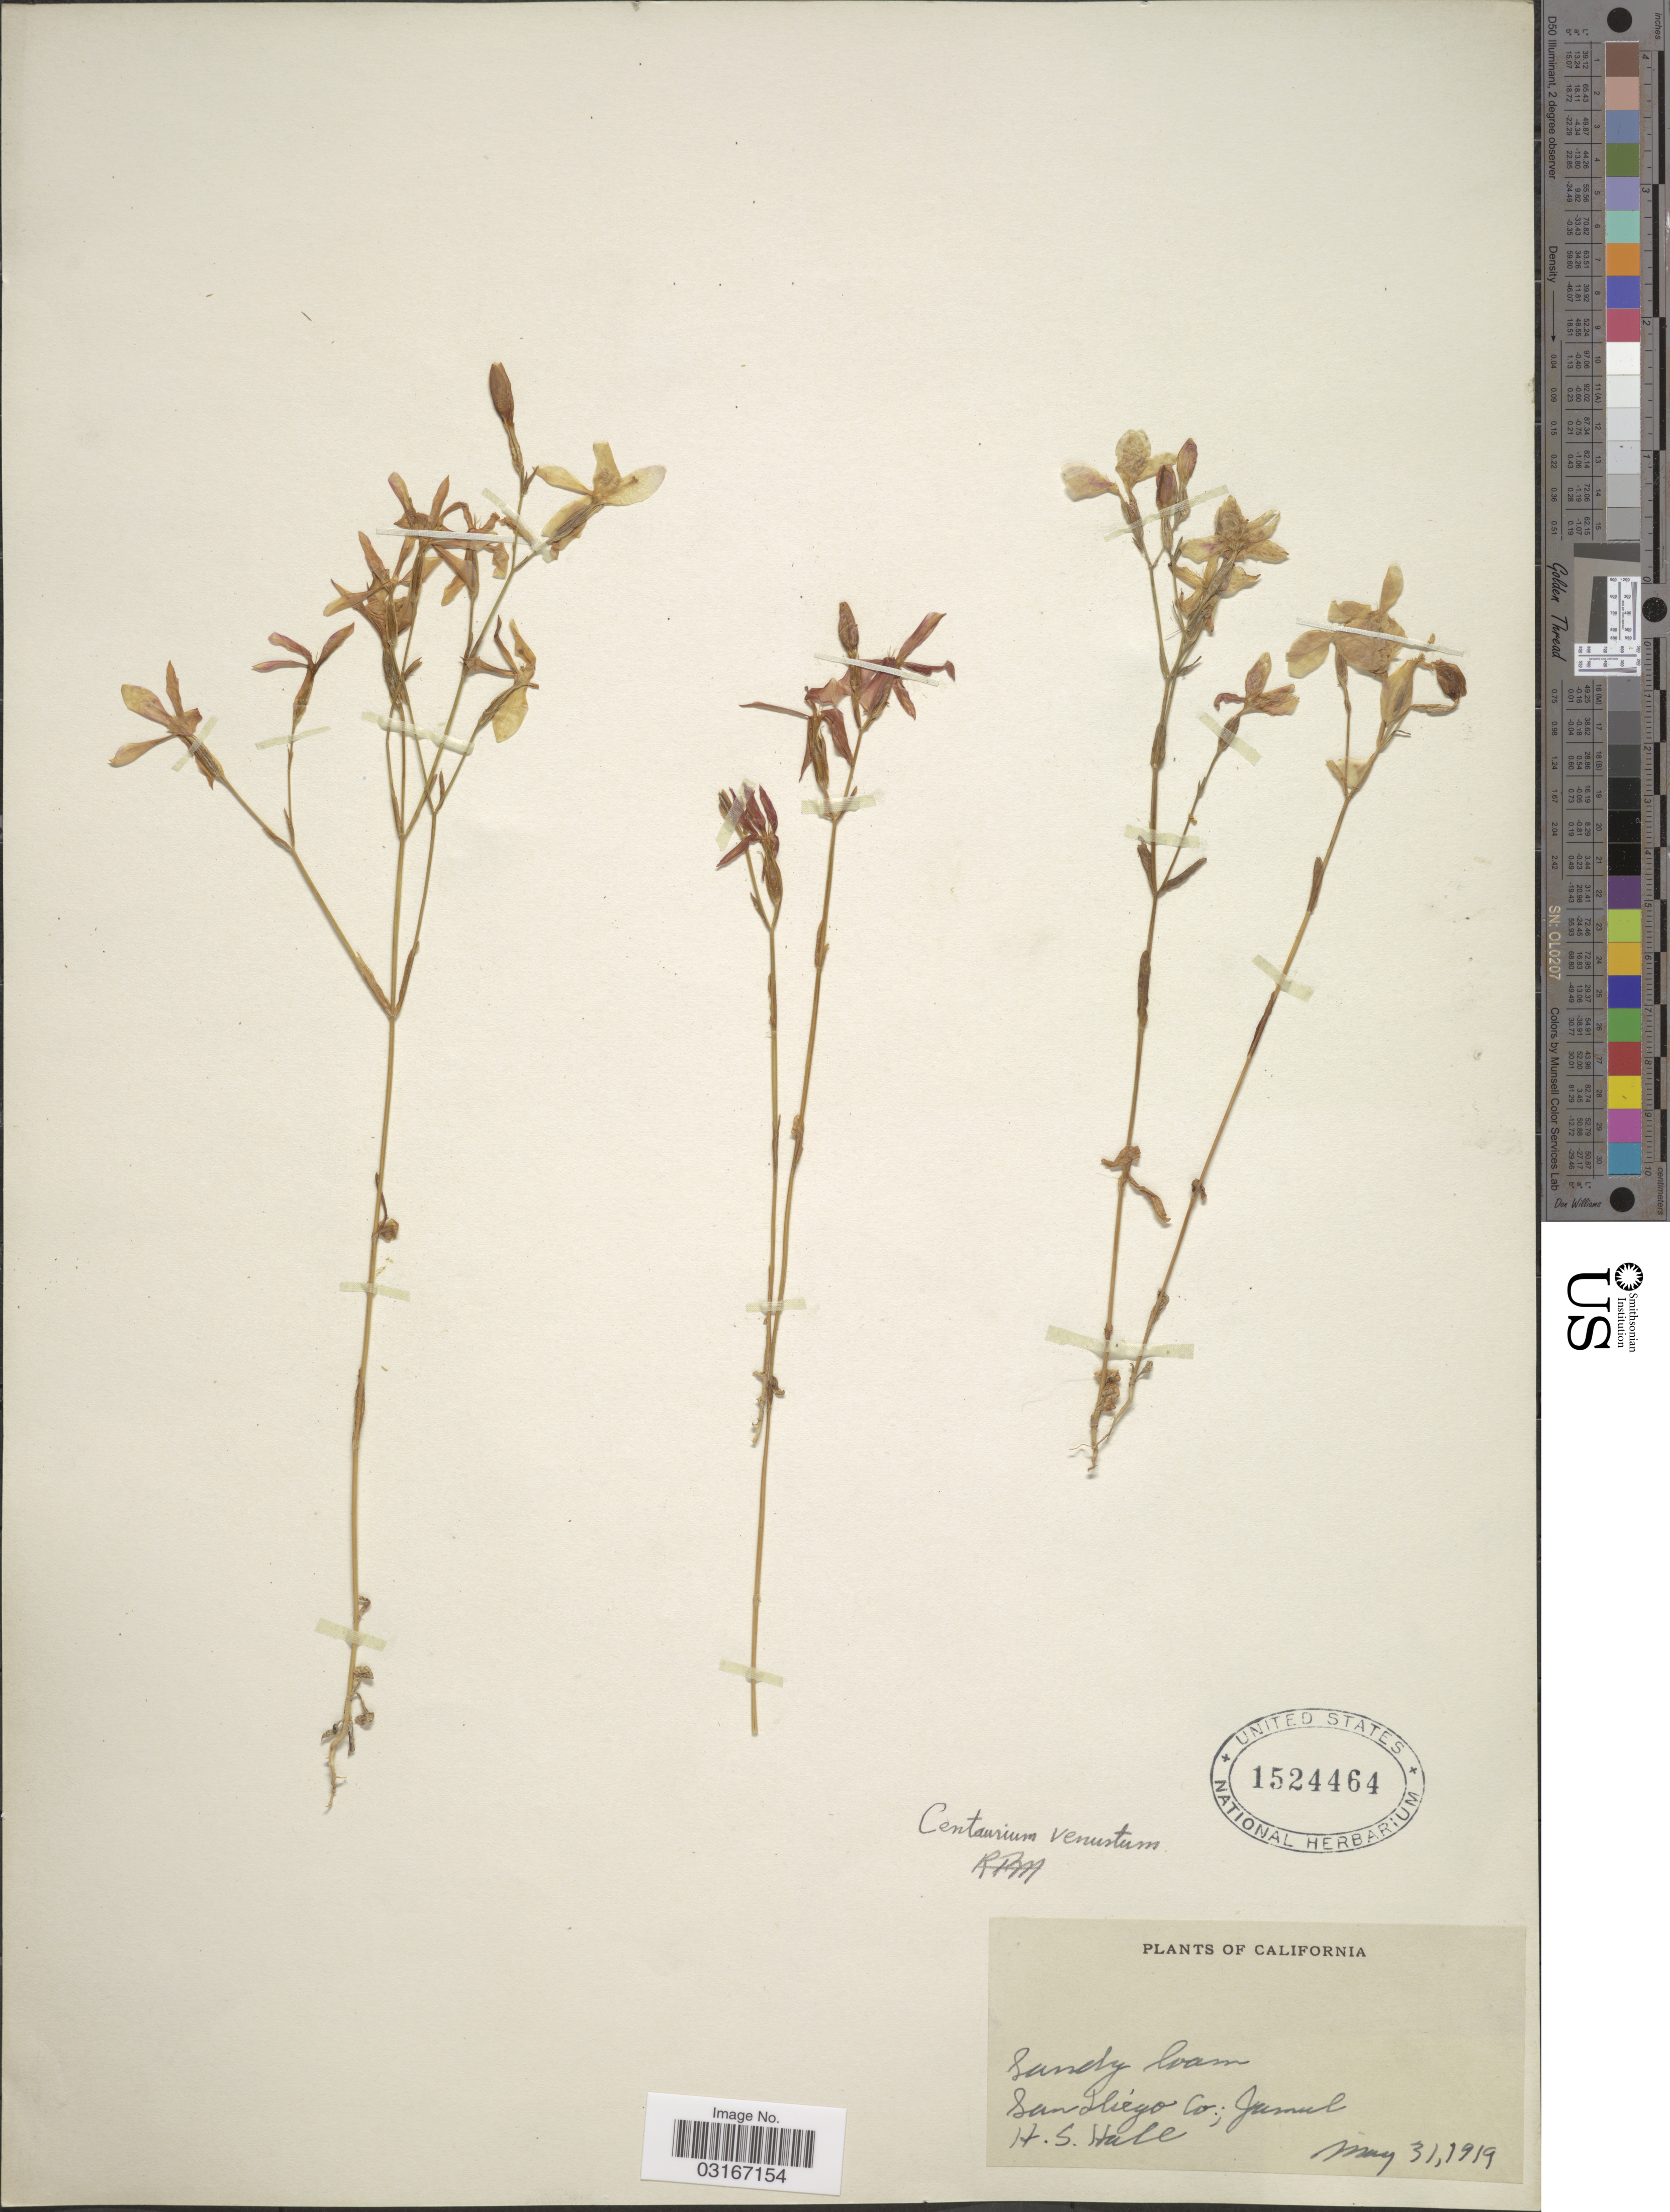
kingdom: Plantae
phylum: Tracheophyta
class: Magnoliopsida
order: Gentianales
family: Gentianaceae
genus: Centaurium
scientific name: Centaurium venustum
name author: (A. Gray) B.L. Rob.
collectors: H. Hall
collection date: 1919-05-31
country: United States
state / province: California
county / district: San Diego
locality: San Diego Co.; Jamul.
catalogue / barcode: US 1524464